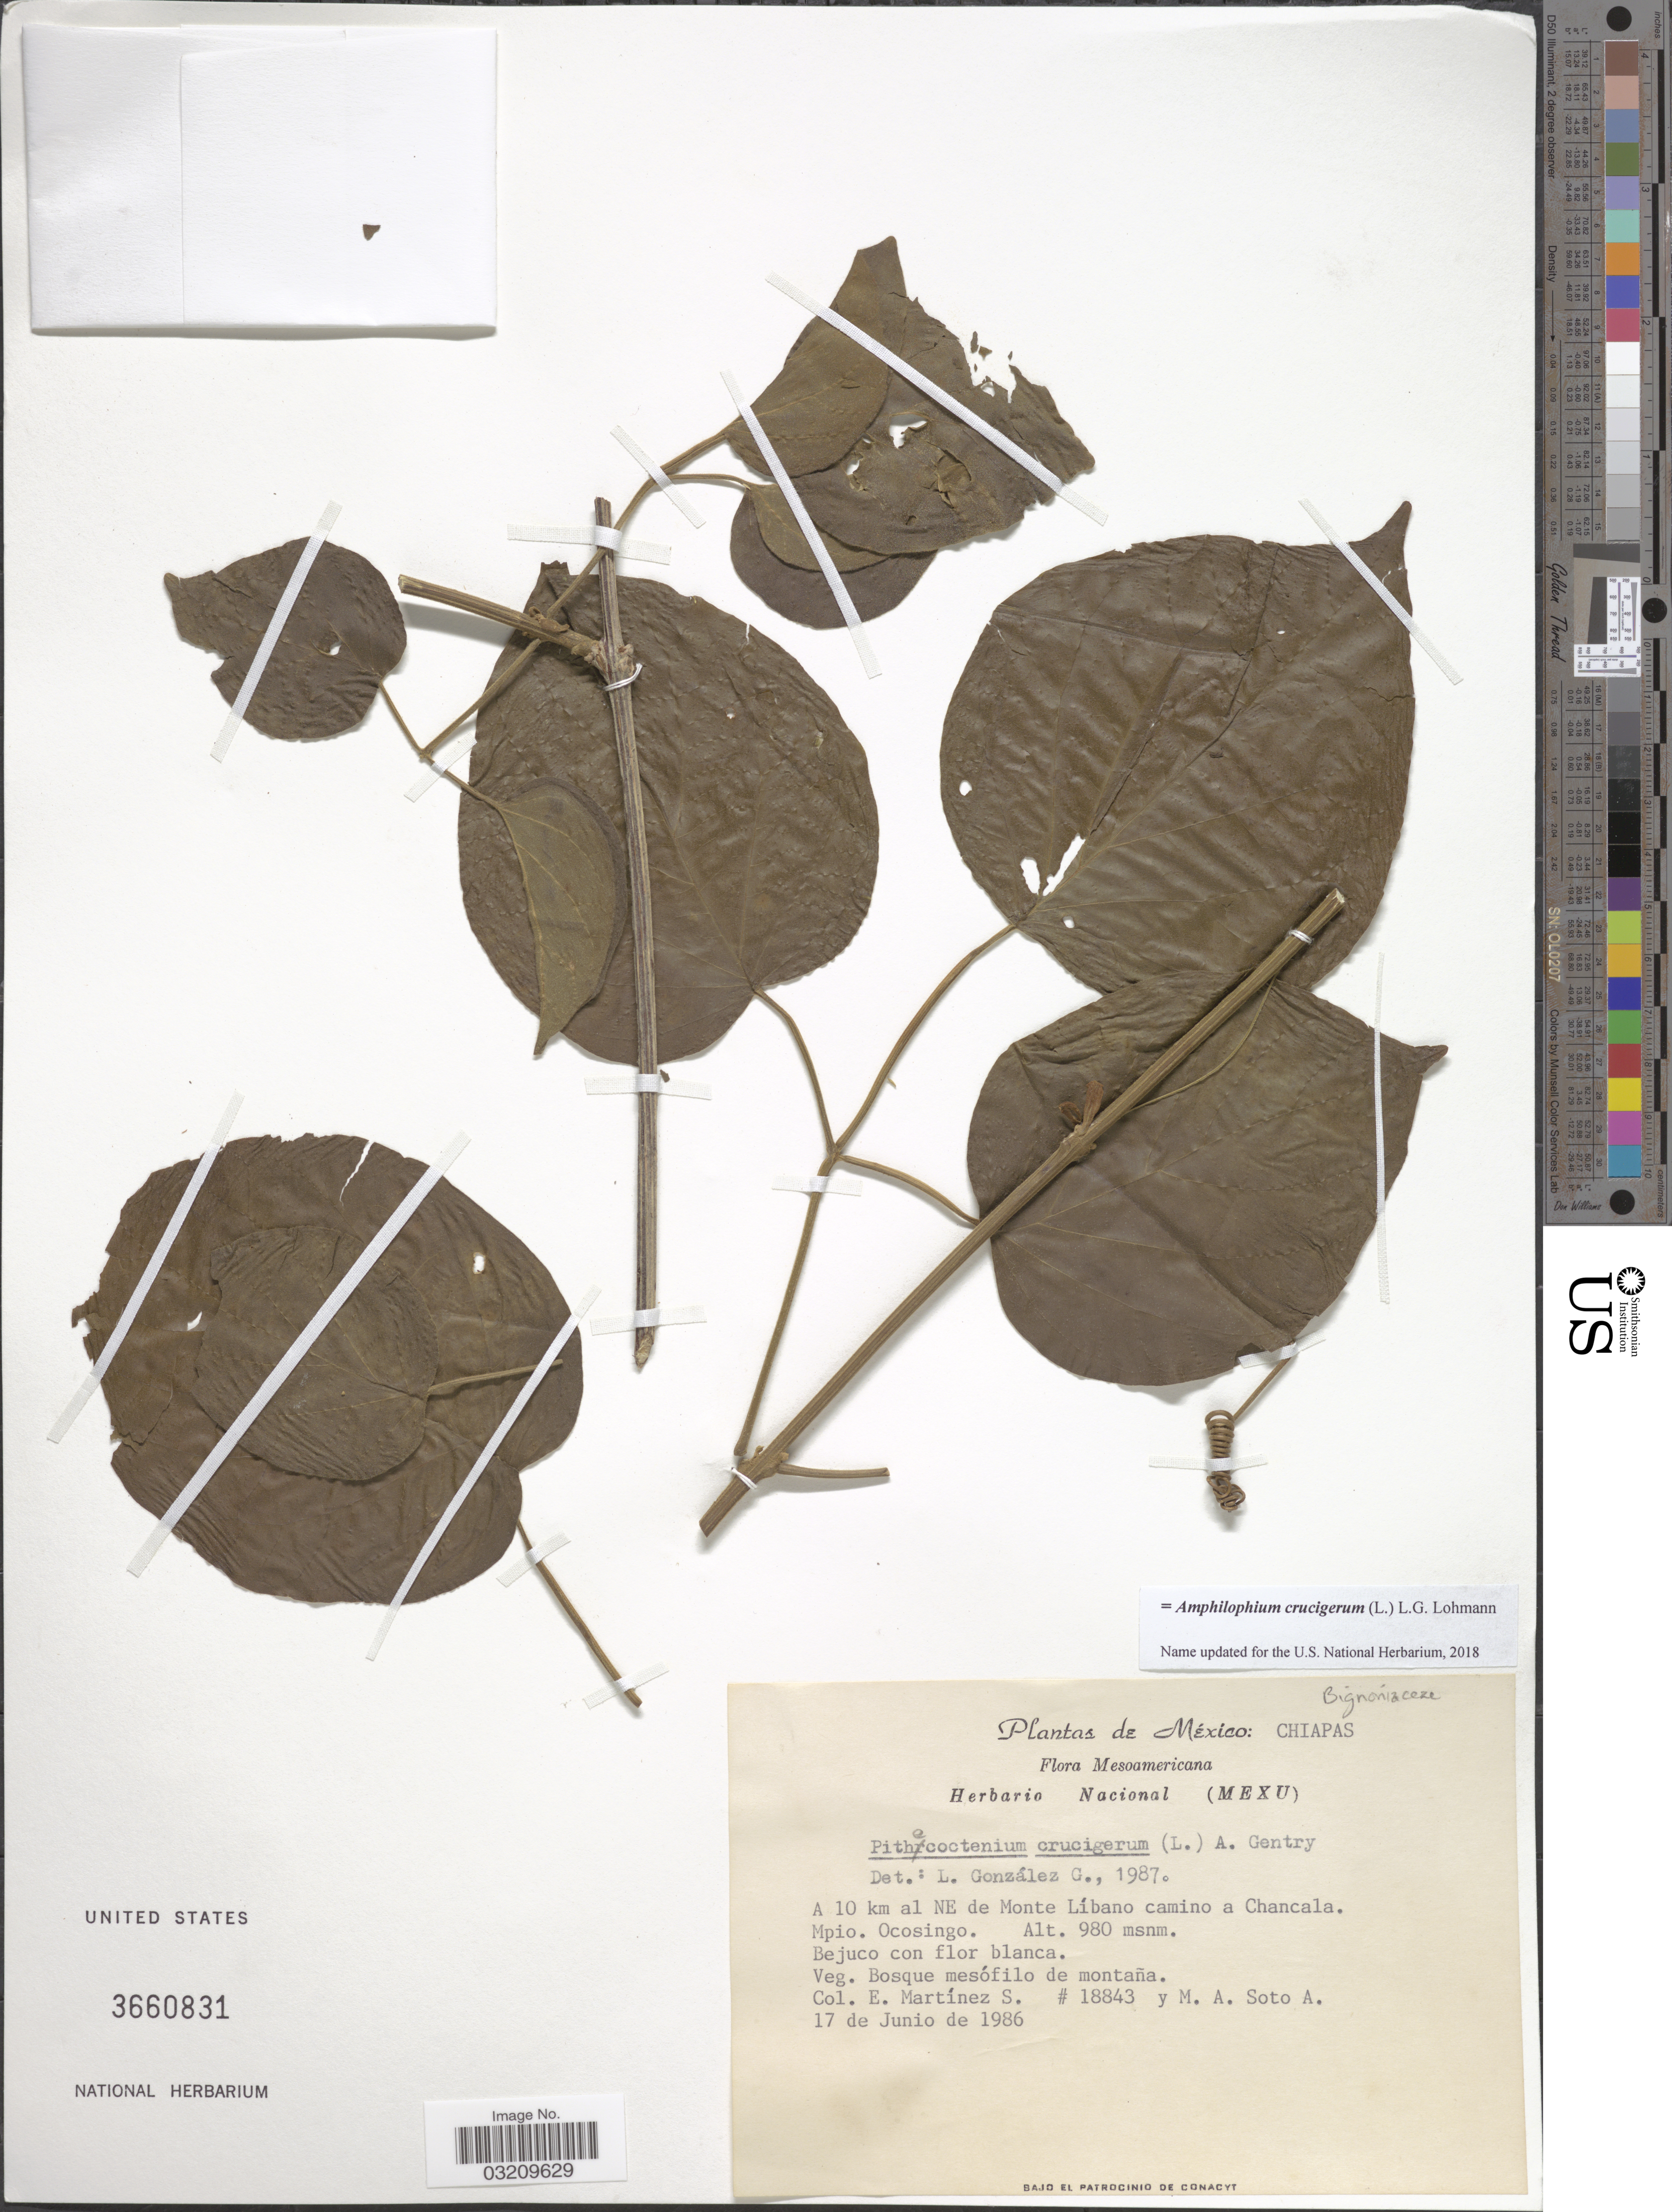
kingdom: Plantae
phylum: Tracheophyta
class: Magnoliopsida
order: Lamiales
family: Bignoniaceae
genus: Amphilophium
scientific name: Amphilophium crucigerum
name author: (L.) L.G. Lohmann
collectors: E. M. Martínez S. & M. Soto Arenas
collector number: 18843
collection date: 1986-06-17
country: Mexico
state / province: Chiapas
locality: A 10 km al NE de Monte Líbano camino a Chancala. Mpio. Ocosingo.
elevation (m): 980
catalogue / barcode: US 3660831